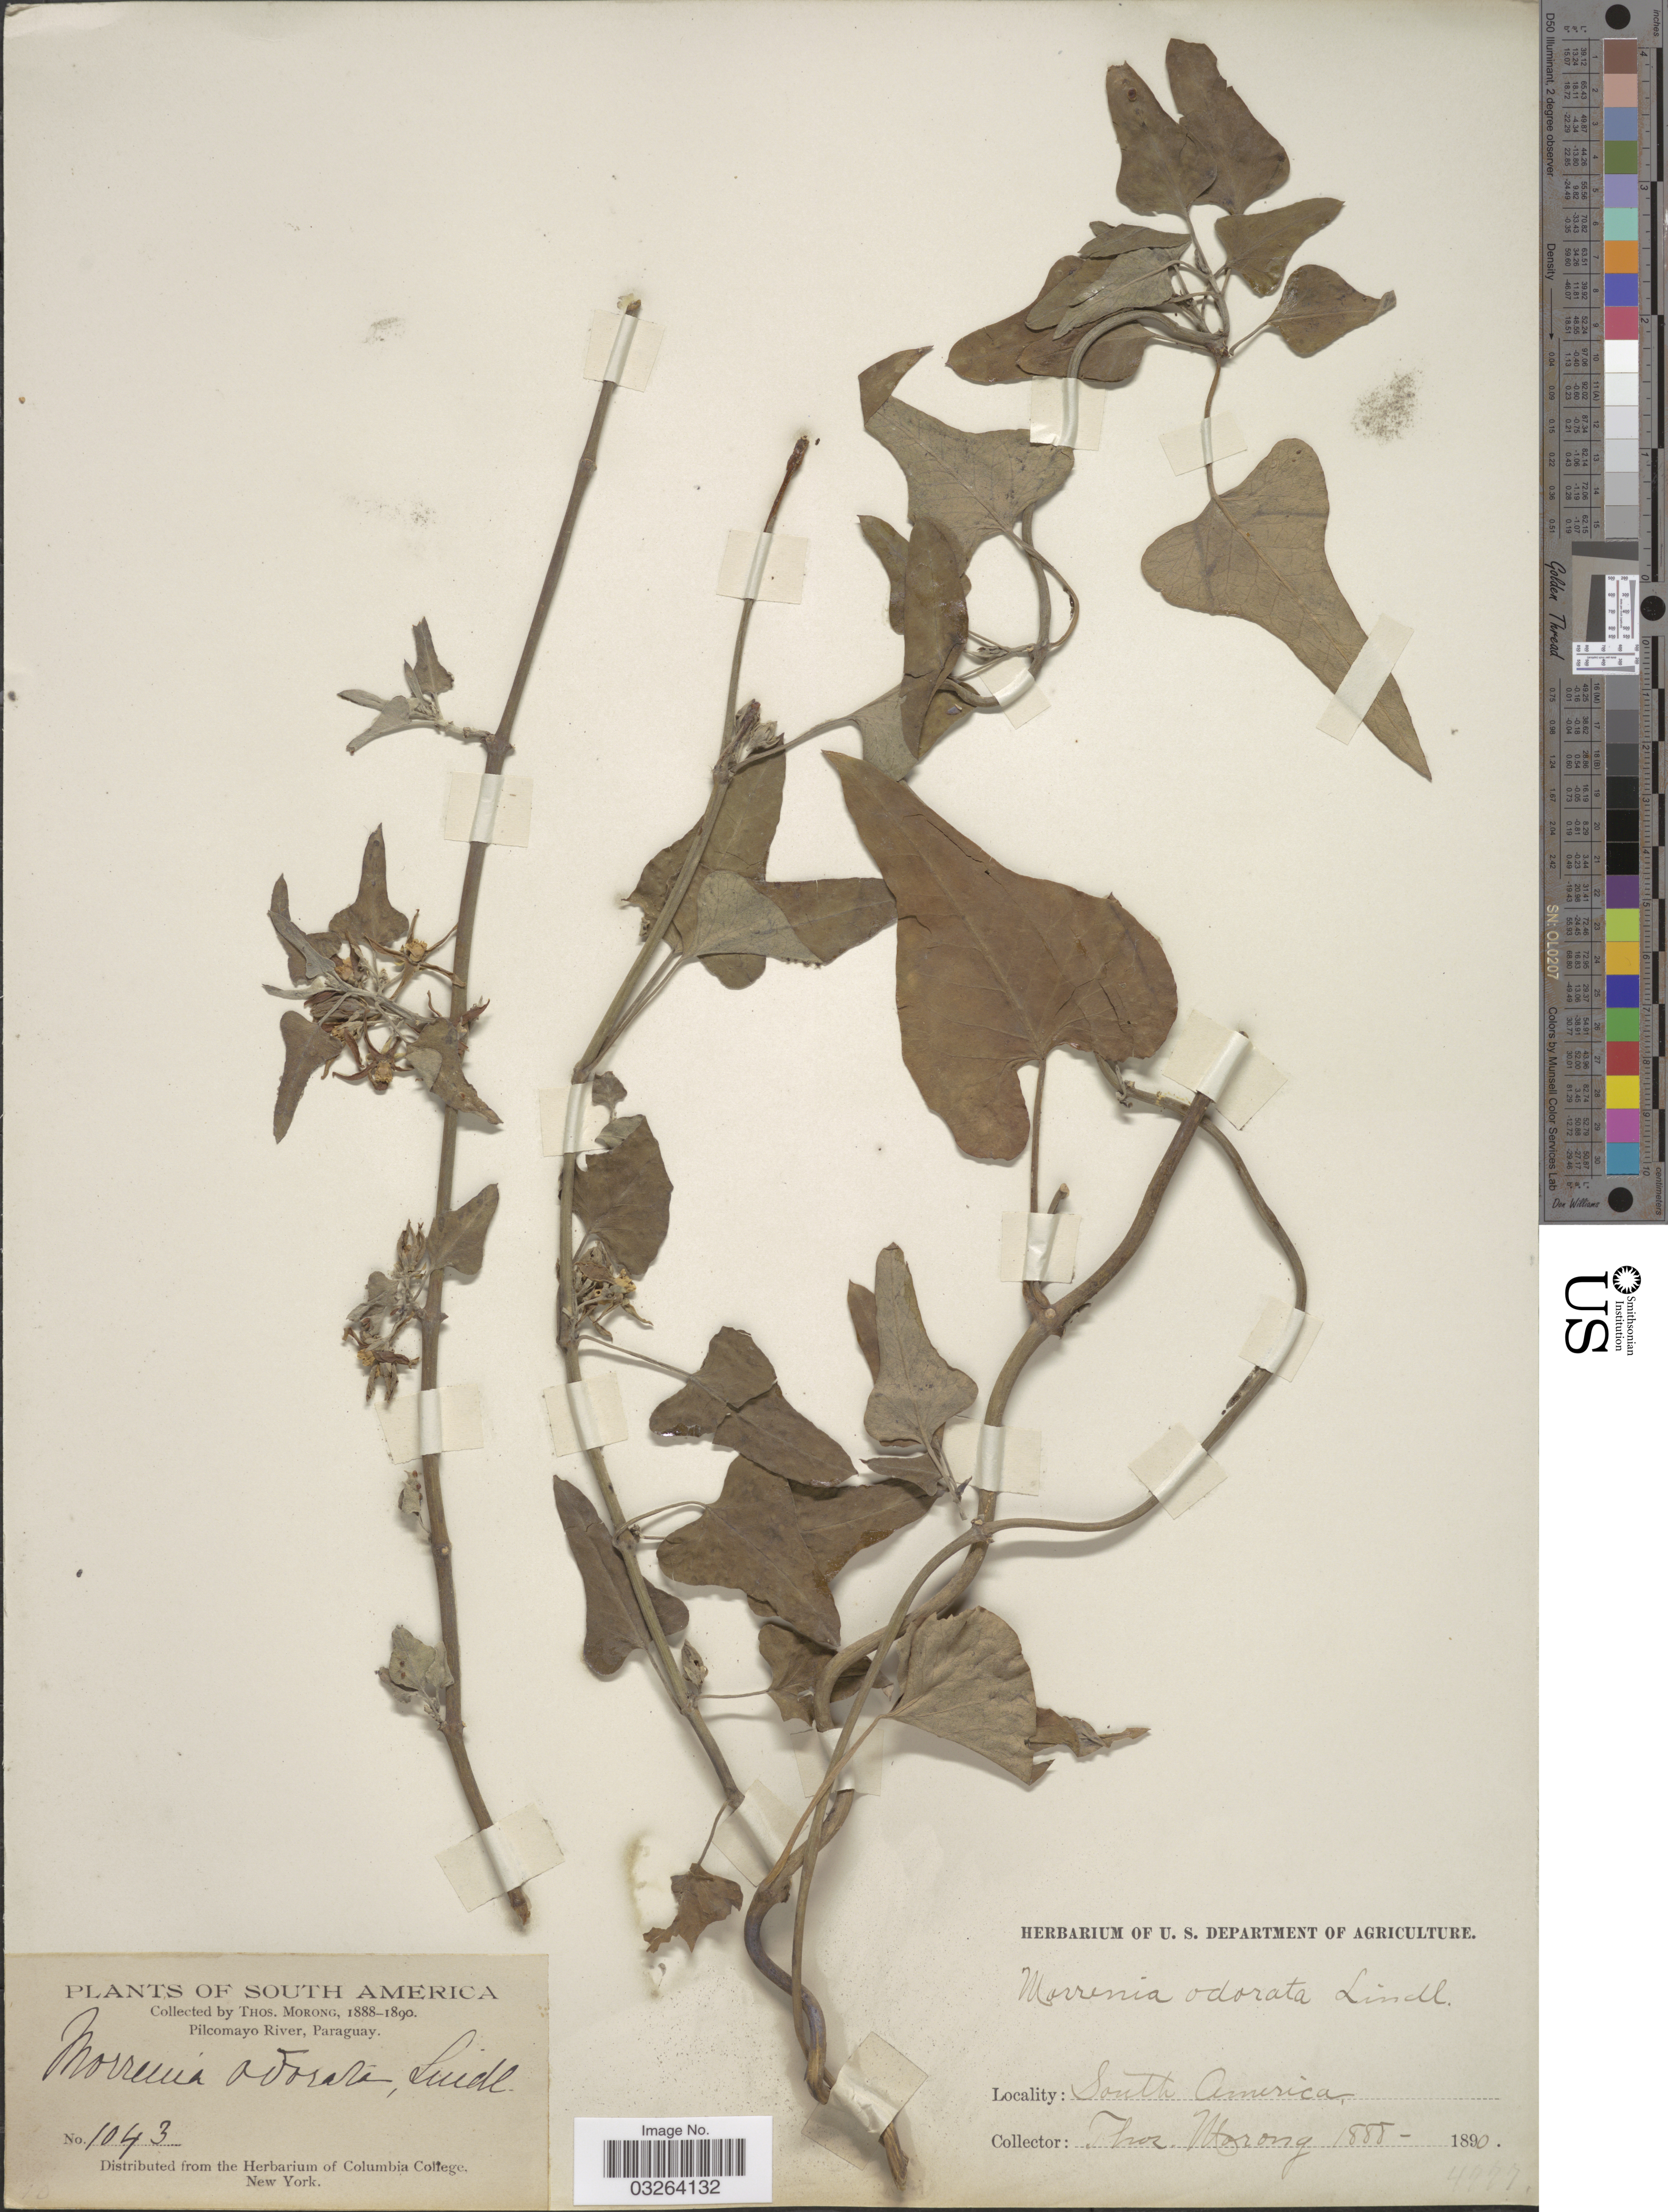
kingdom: Plantae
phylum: Tracheophyta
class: Magnoliopsida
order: Gentianales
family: Apocynaceae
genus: Morrenia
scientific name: Morrenia odorata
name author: (Hook. & Arn.) Lindl.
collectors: ex herb. T. Morong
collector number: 1043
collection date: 1888/1890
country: Paraguay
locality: South America. Pilcomayo River.